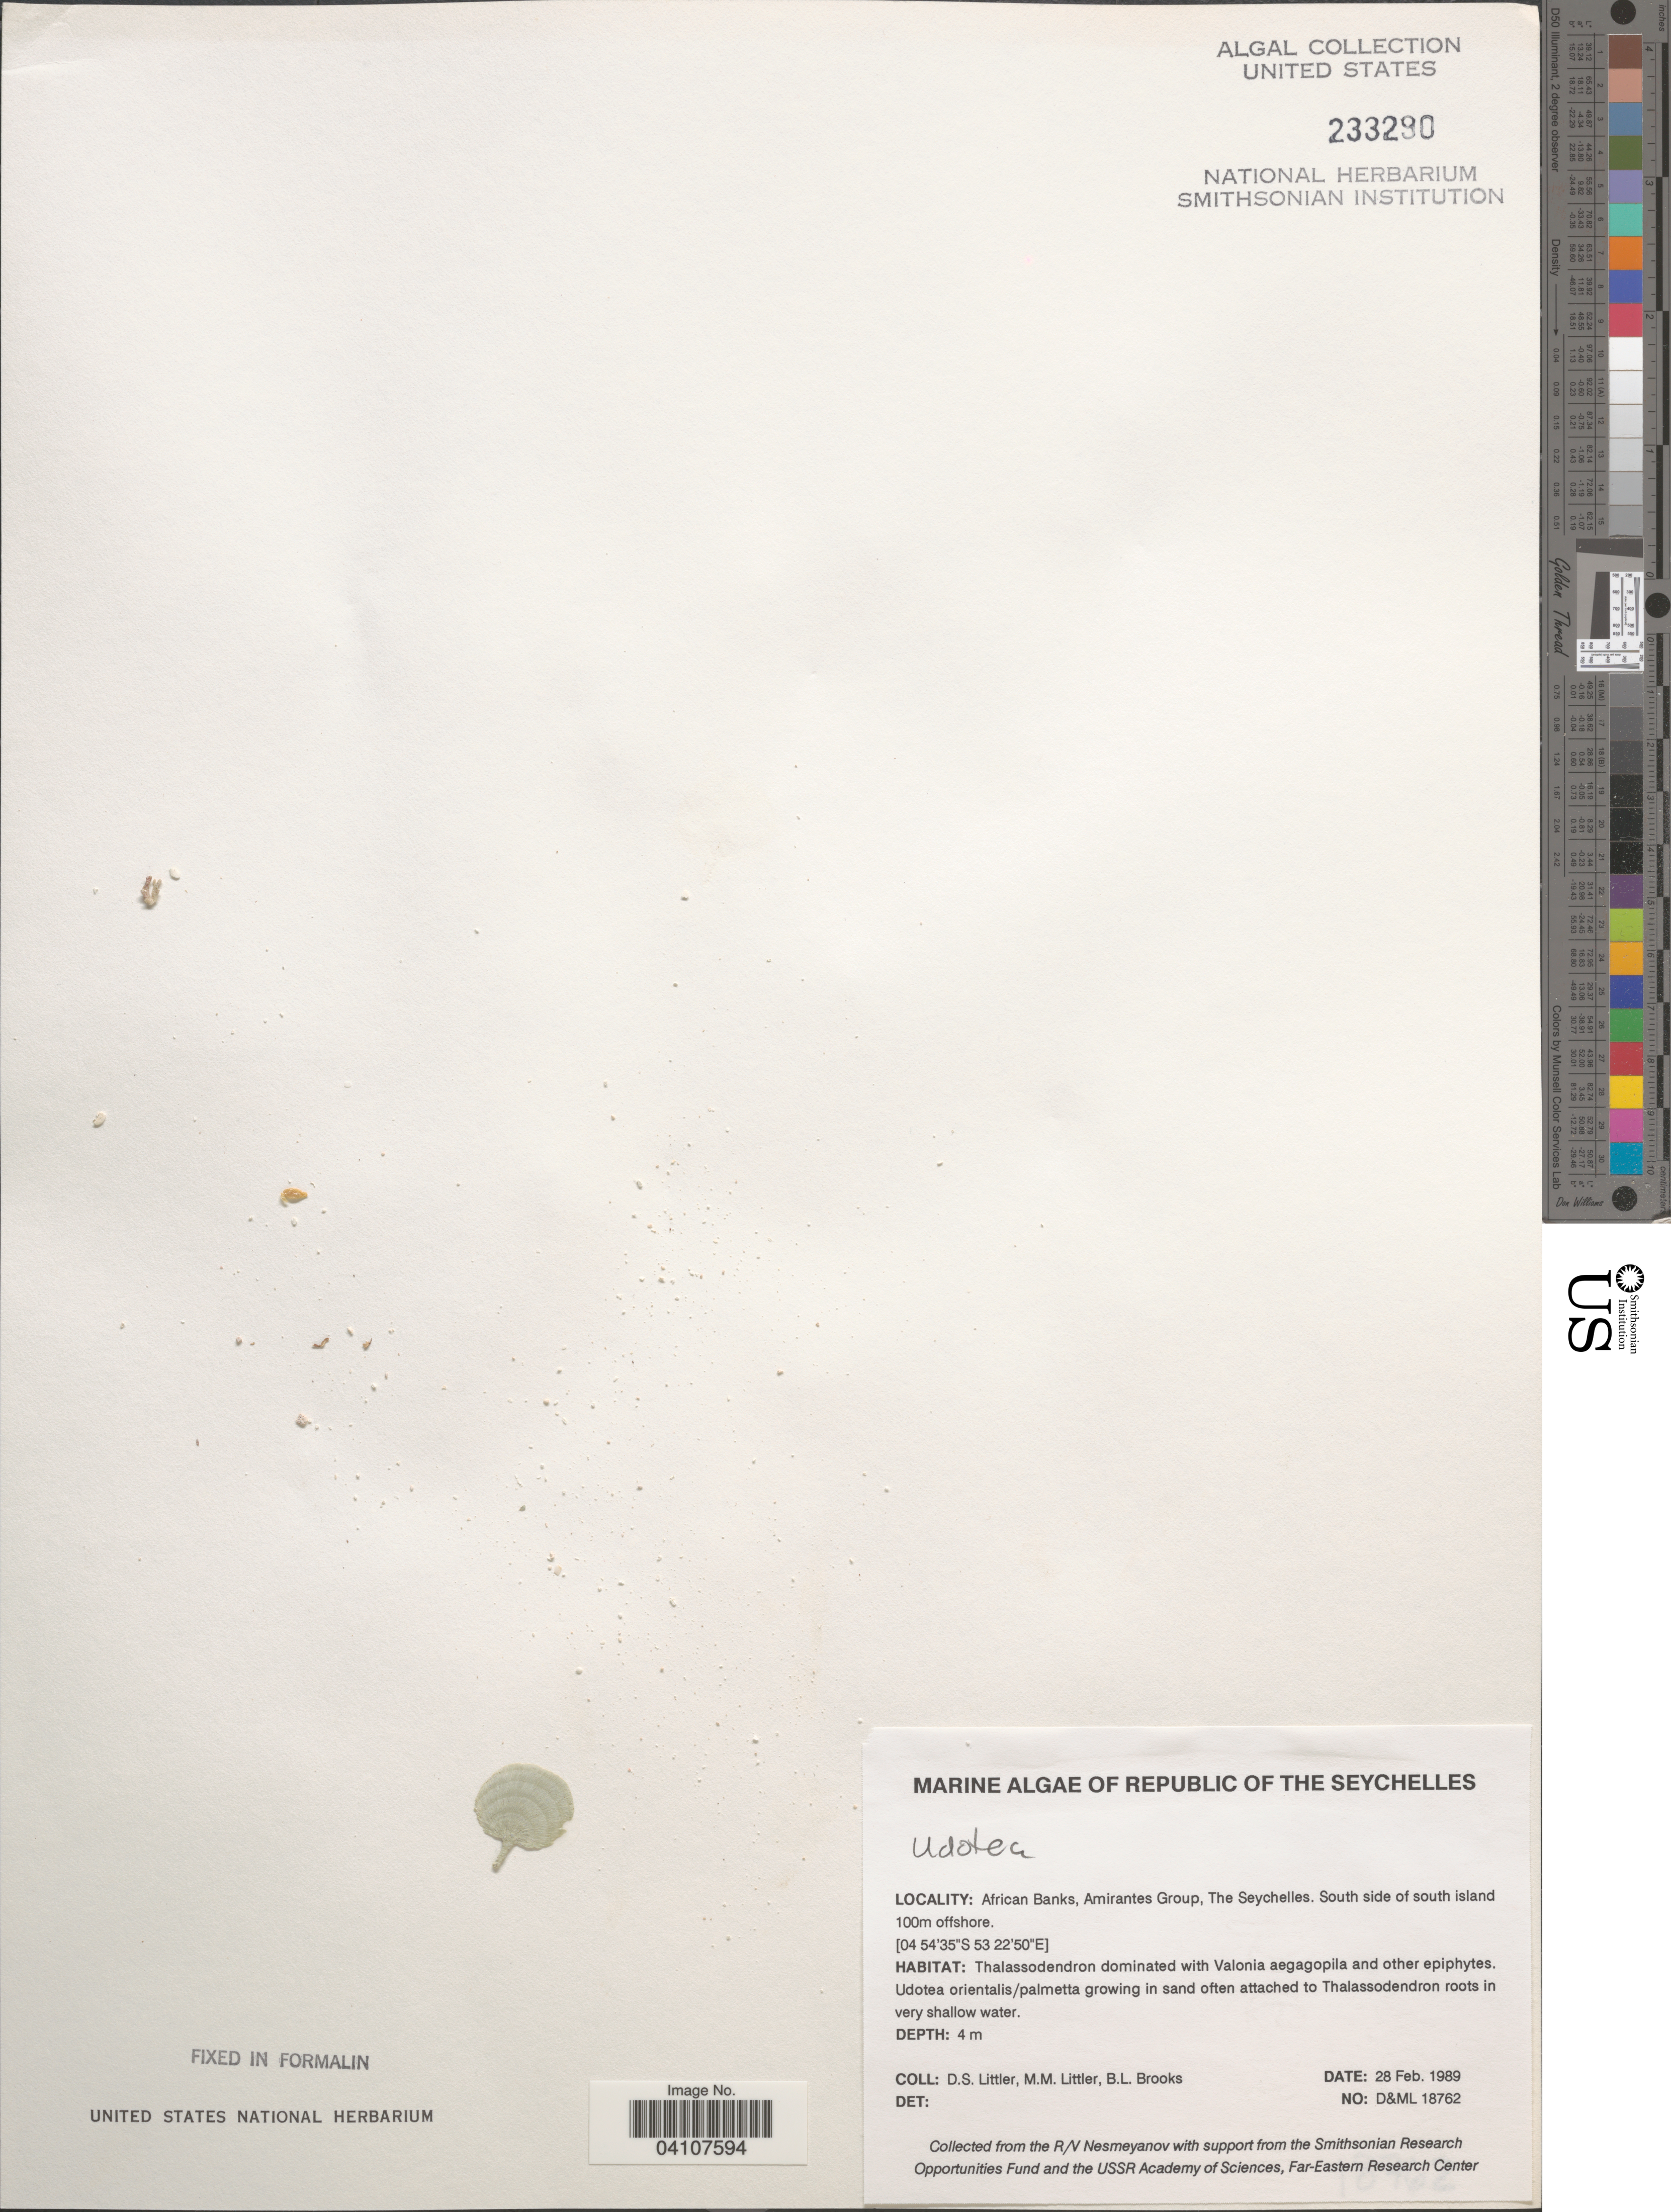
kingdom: Plantae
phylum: Chlorophyta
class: Ulvophyceae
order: Bryopsidales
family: Udoteaceae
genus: Udotea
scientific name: Udotea sp.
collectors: D. S. Littler & B. Brooks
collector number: D&ML18762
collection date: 1989-02-28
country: Seychelles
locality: Republic of the Seychelles. African Banks, Amirantes Group. South side of south island 100m offshore.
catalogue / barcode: US 233290